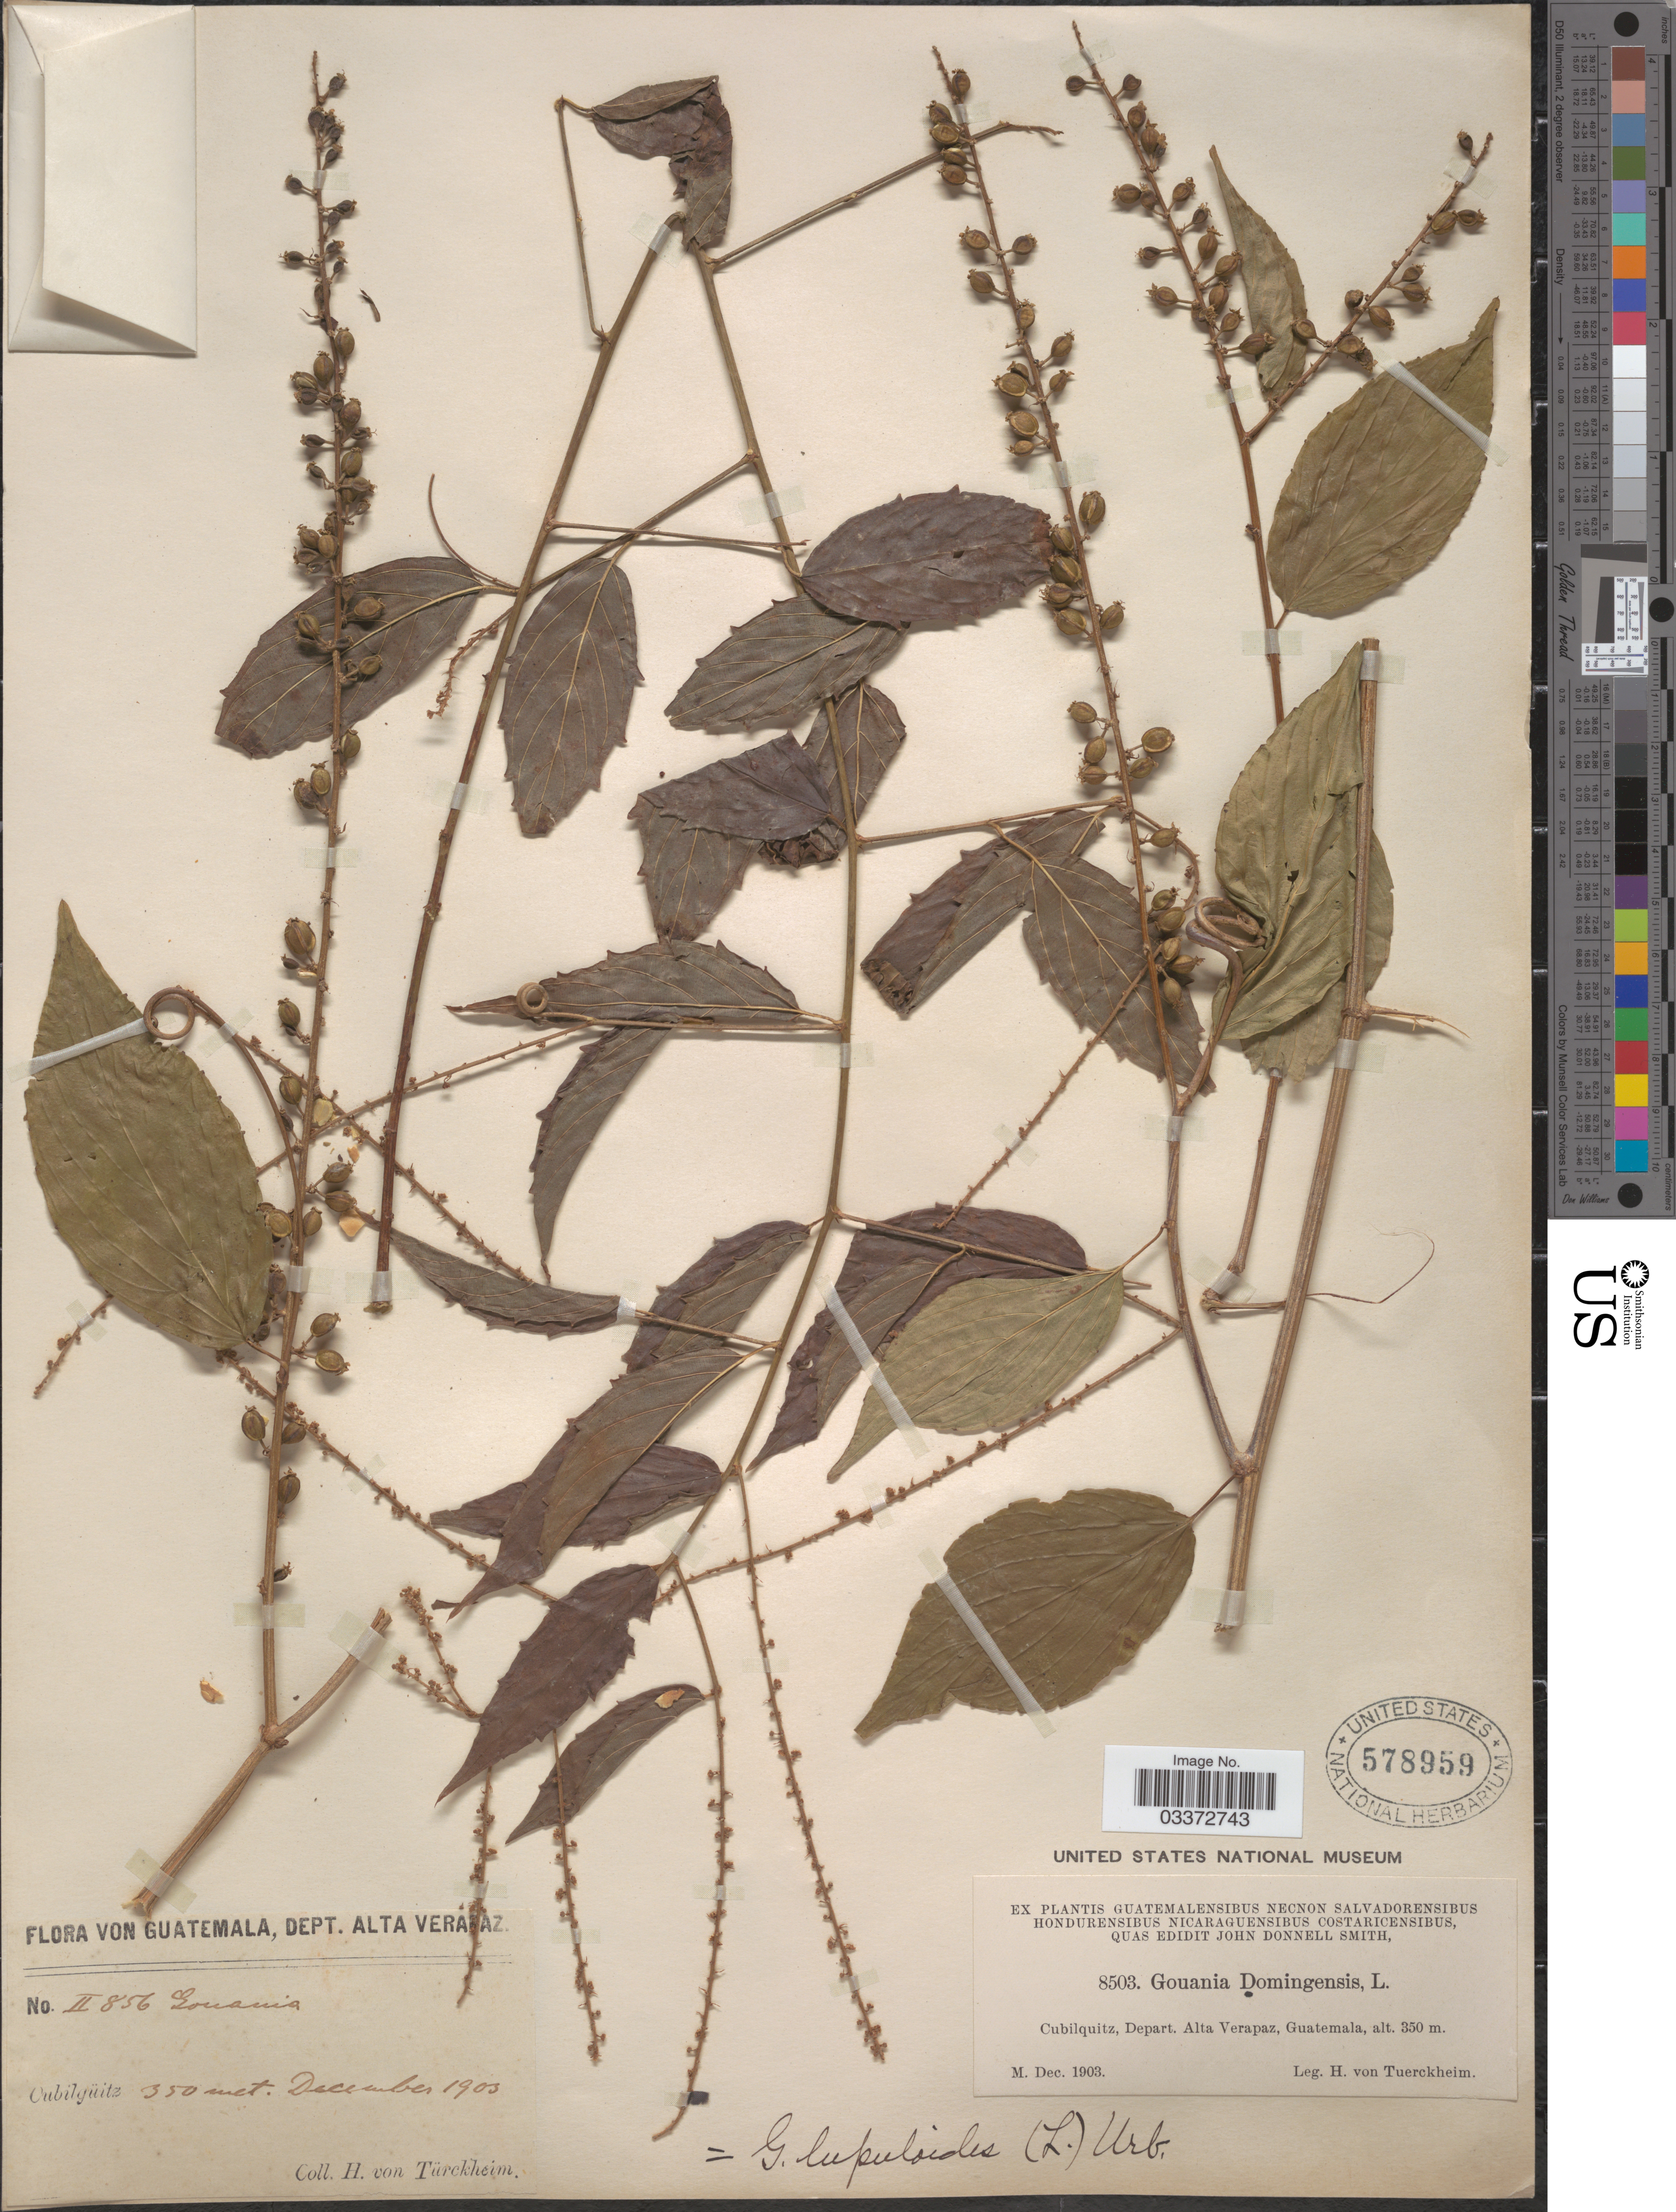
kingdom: Plantae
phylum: Tracheophyta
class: Magnoliopsida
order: Rosales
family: Rhamnaceae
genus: Gouania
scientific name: Gouania lupuloides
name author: (L.) Urb.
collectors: H. von Tuerckheim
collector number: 8503/II856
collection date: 1903-12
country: Guatemala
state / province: Alta Verapaz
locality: Cubilquitz, Depart. Alta Verapaz. Cubilgüitz.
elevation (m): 350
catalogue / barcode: US 578959